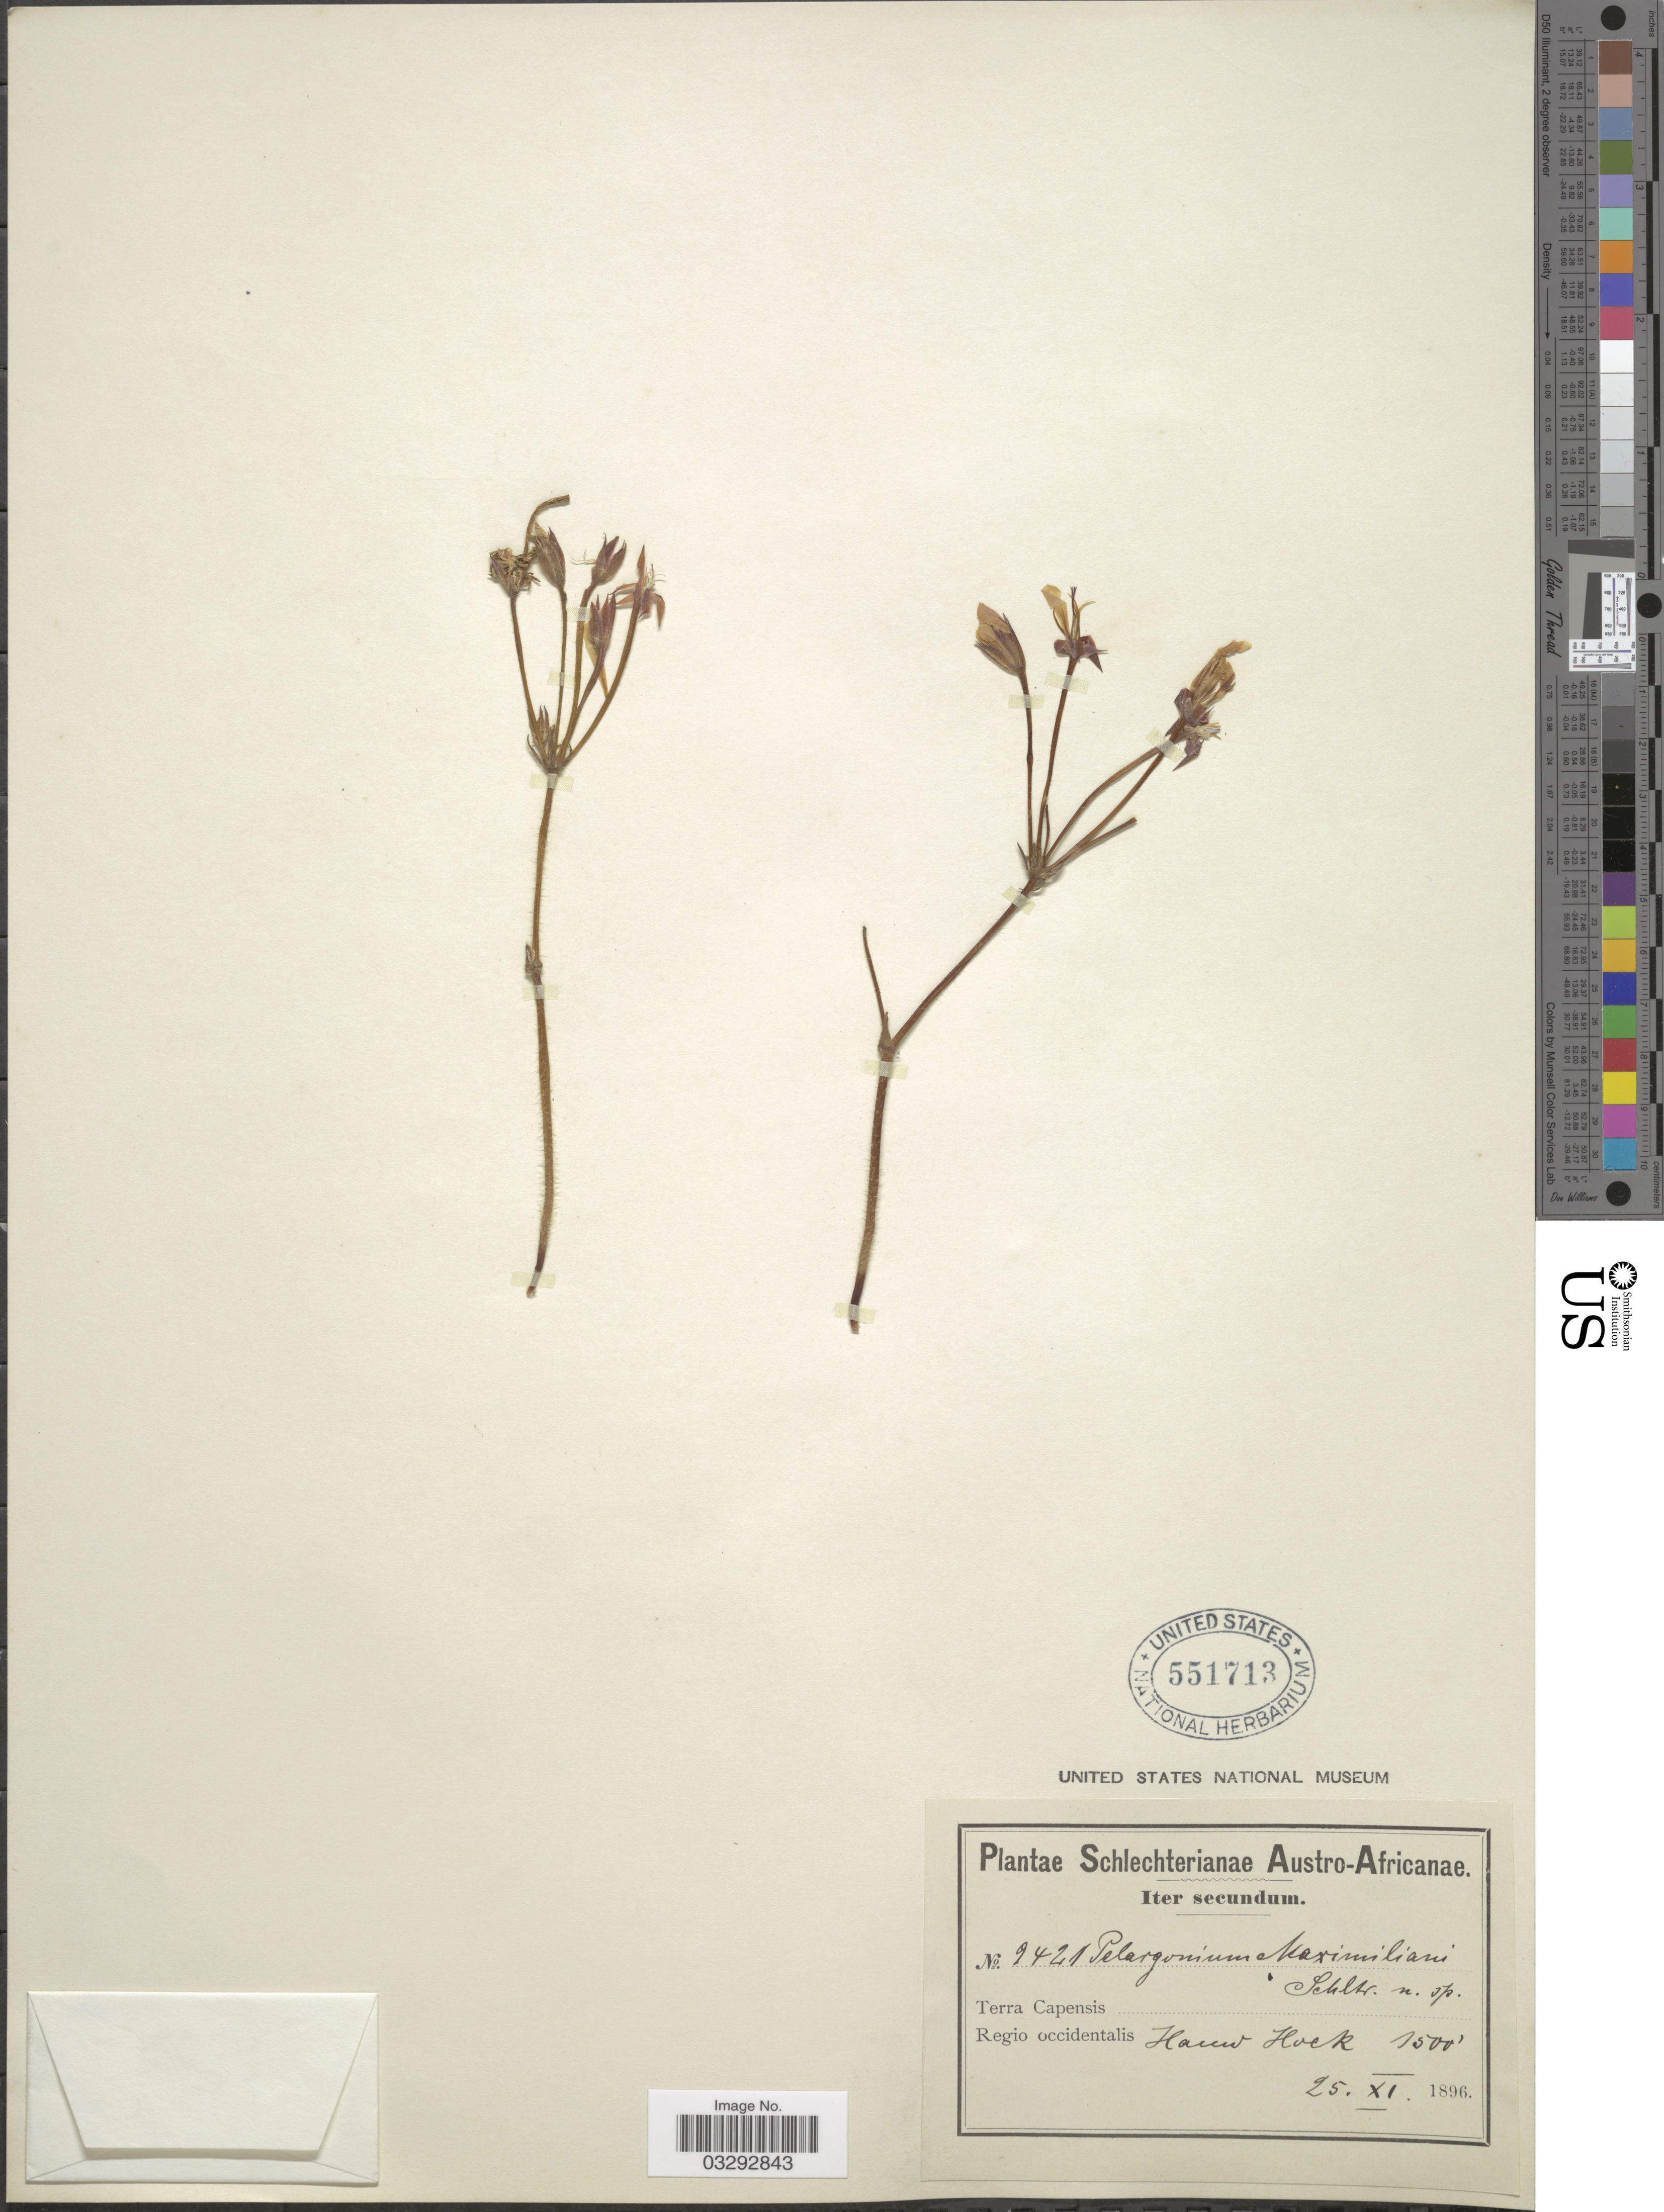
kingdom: Plantae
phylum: Tracheophyta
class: Magnoliopsida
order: Geraniales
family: Geraniaceae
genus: Pelargonium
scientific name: Pelargonium maximiliani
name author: Schltr.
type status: Type Collection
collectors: Schlechter, --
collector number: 9421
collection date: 1896-11-25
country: South Africa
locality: Austro-Africanae, Terra Capensis, Regio occidentalis, Hauw Hoek.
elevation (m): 457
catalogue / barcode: US 551713